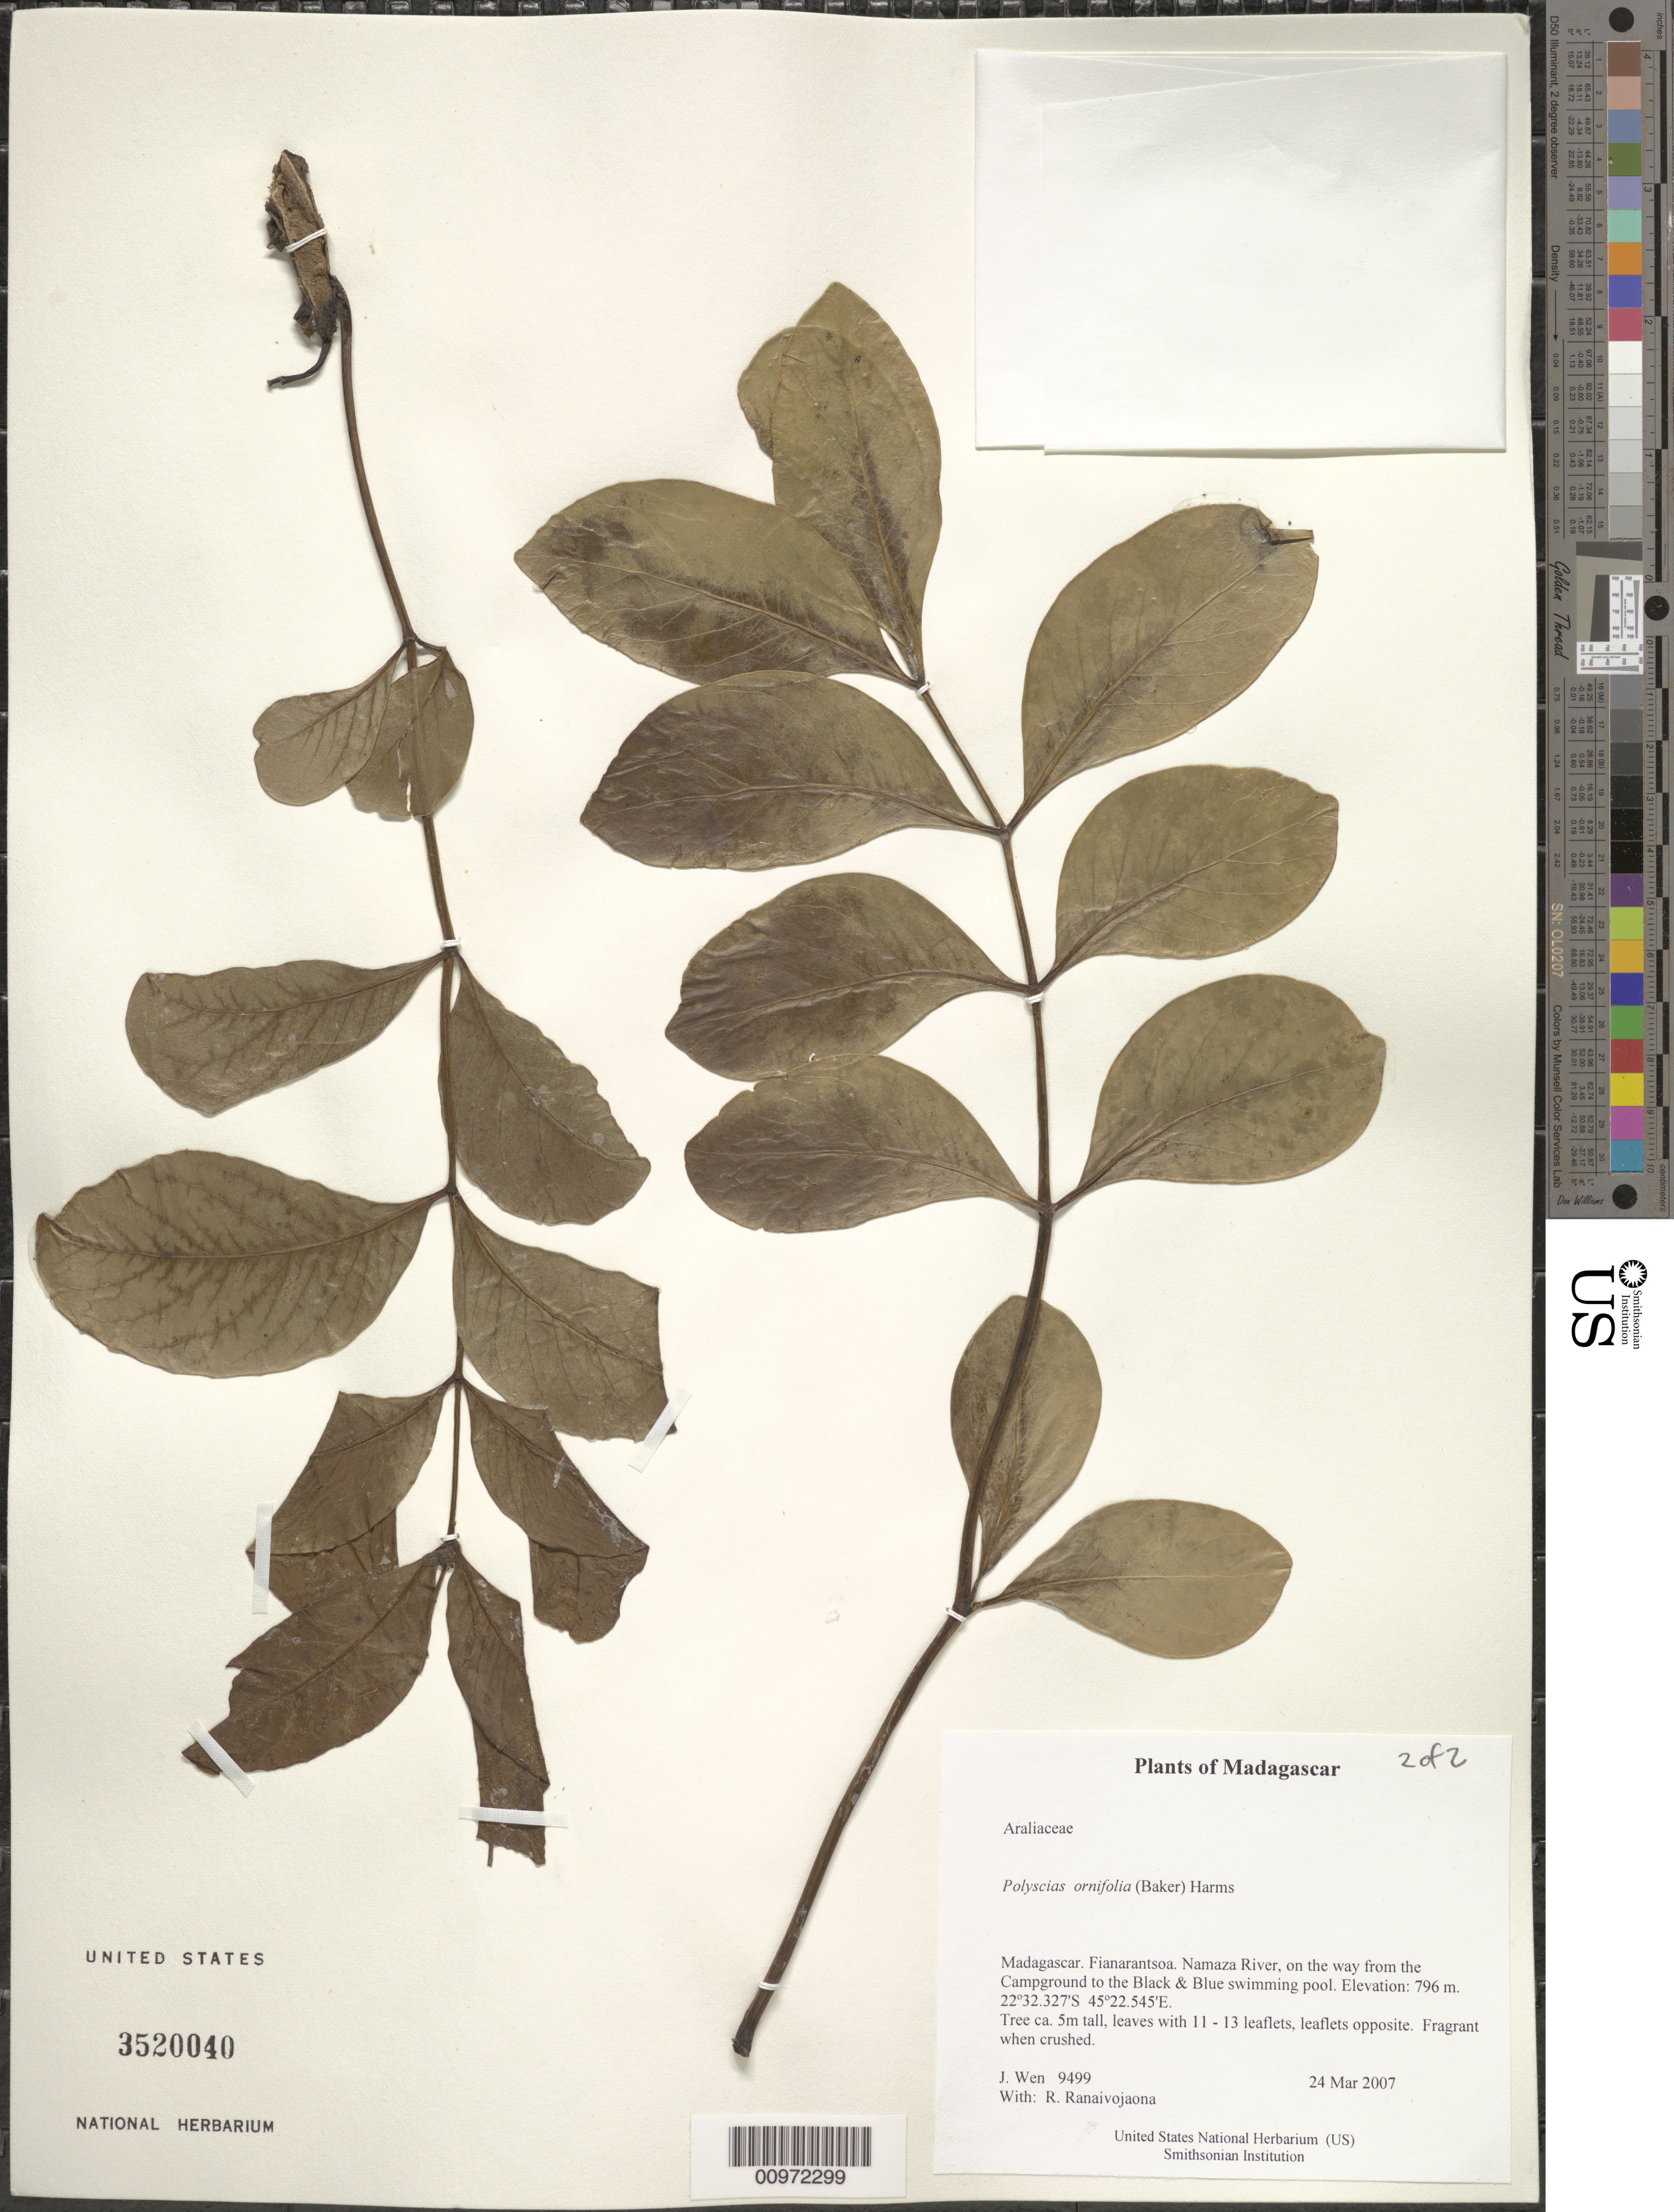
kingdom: Plantae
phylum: Tracheophyta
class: Magnoliopsida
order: Apiales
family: Araliaceae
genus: Polyscias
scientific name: Polyscias ornifolia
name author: (Baker) Harms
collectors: J. Wen & R. Ranaivojaona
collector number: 9499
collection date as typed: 24 Mar 2007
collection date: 2007-03-24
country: Madagascar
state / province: Ihorombe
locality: Namaza River, on the way from the Campground to the Black & Blue swimming pool.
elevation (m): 796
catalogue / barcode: US 3520040